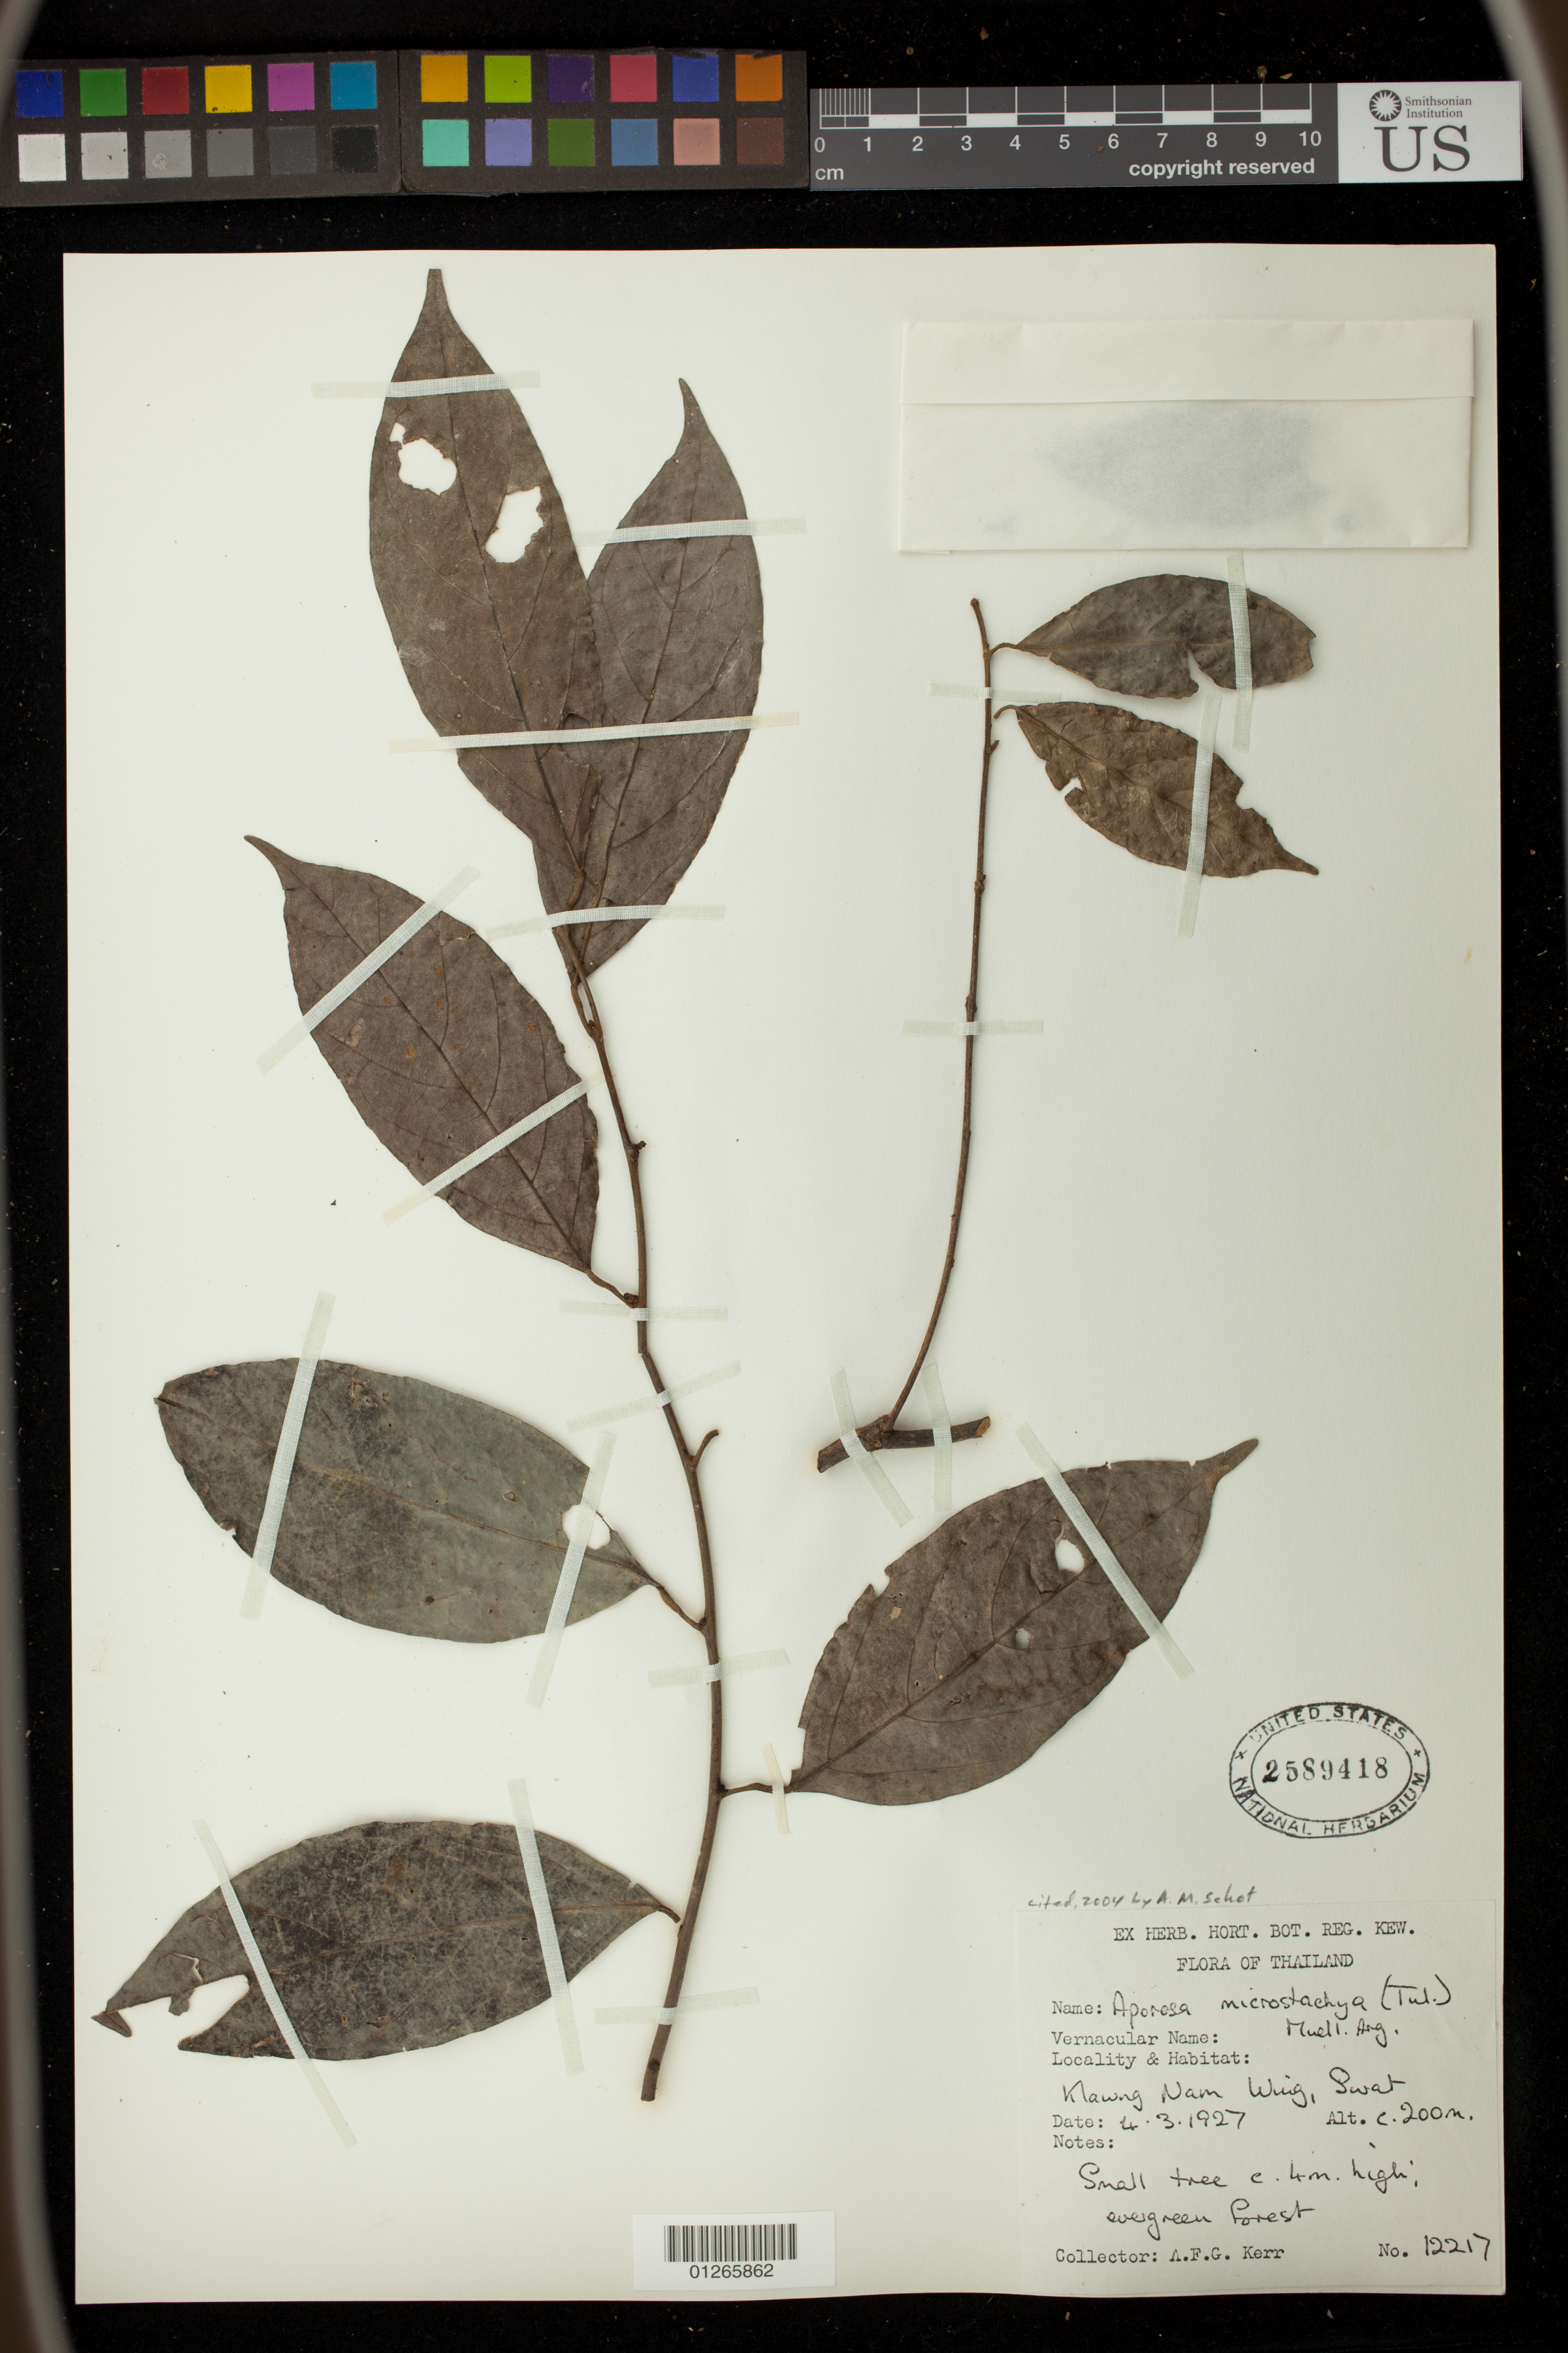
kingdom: Plantae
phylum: Tracheophyta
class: Magnoliopsida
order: Malpighiales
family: Phyllanthaceae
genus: Aporosa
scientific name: Aporosa microstachya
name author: (Tul.) Müll. Arg.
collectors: A. F. G. Kerr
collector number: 12217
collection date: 1927-04-03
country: Thailand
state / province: Samut Songkhram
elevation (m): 200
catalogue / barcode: US 2589418